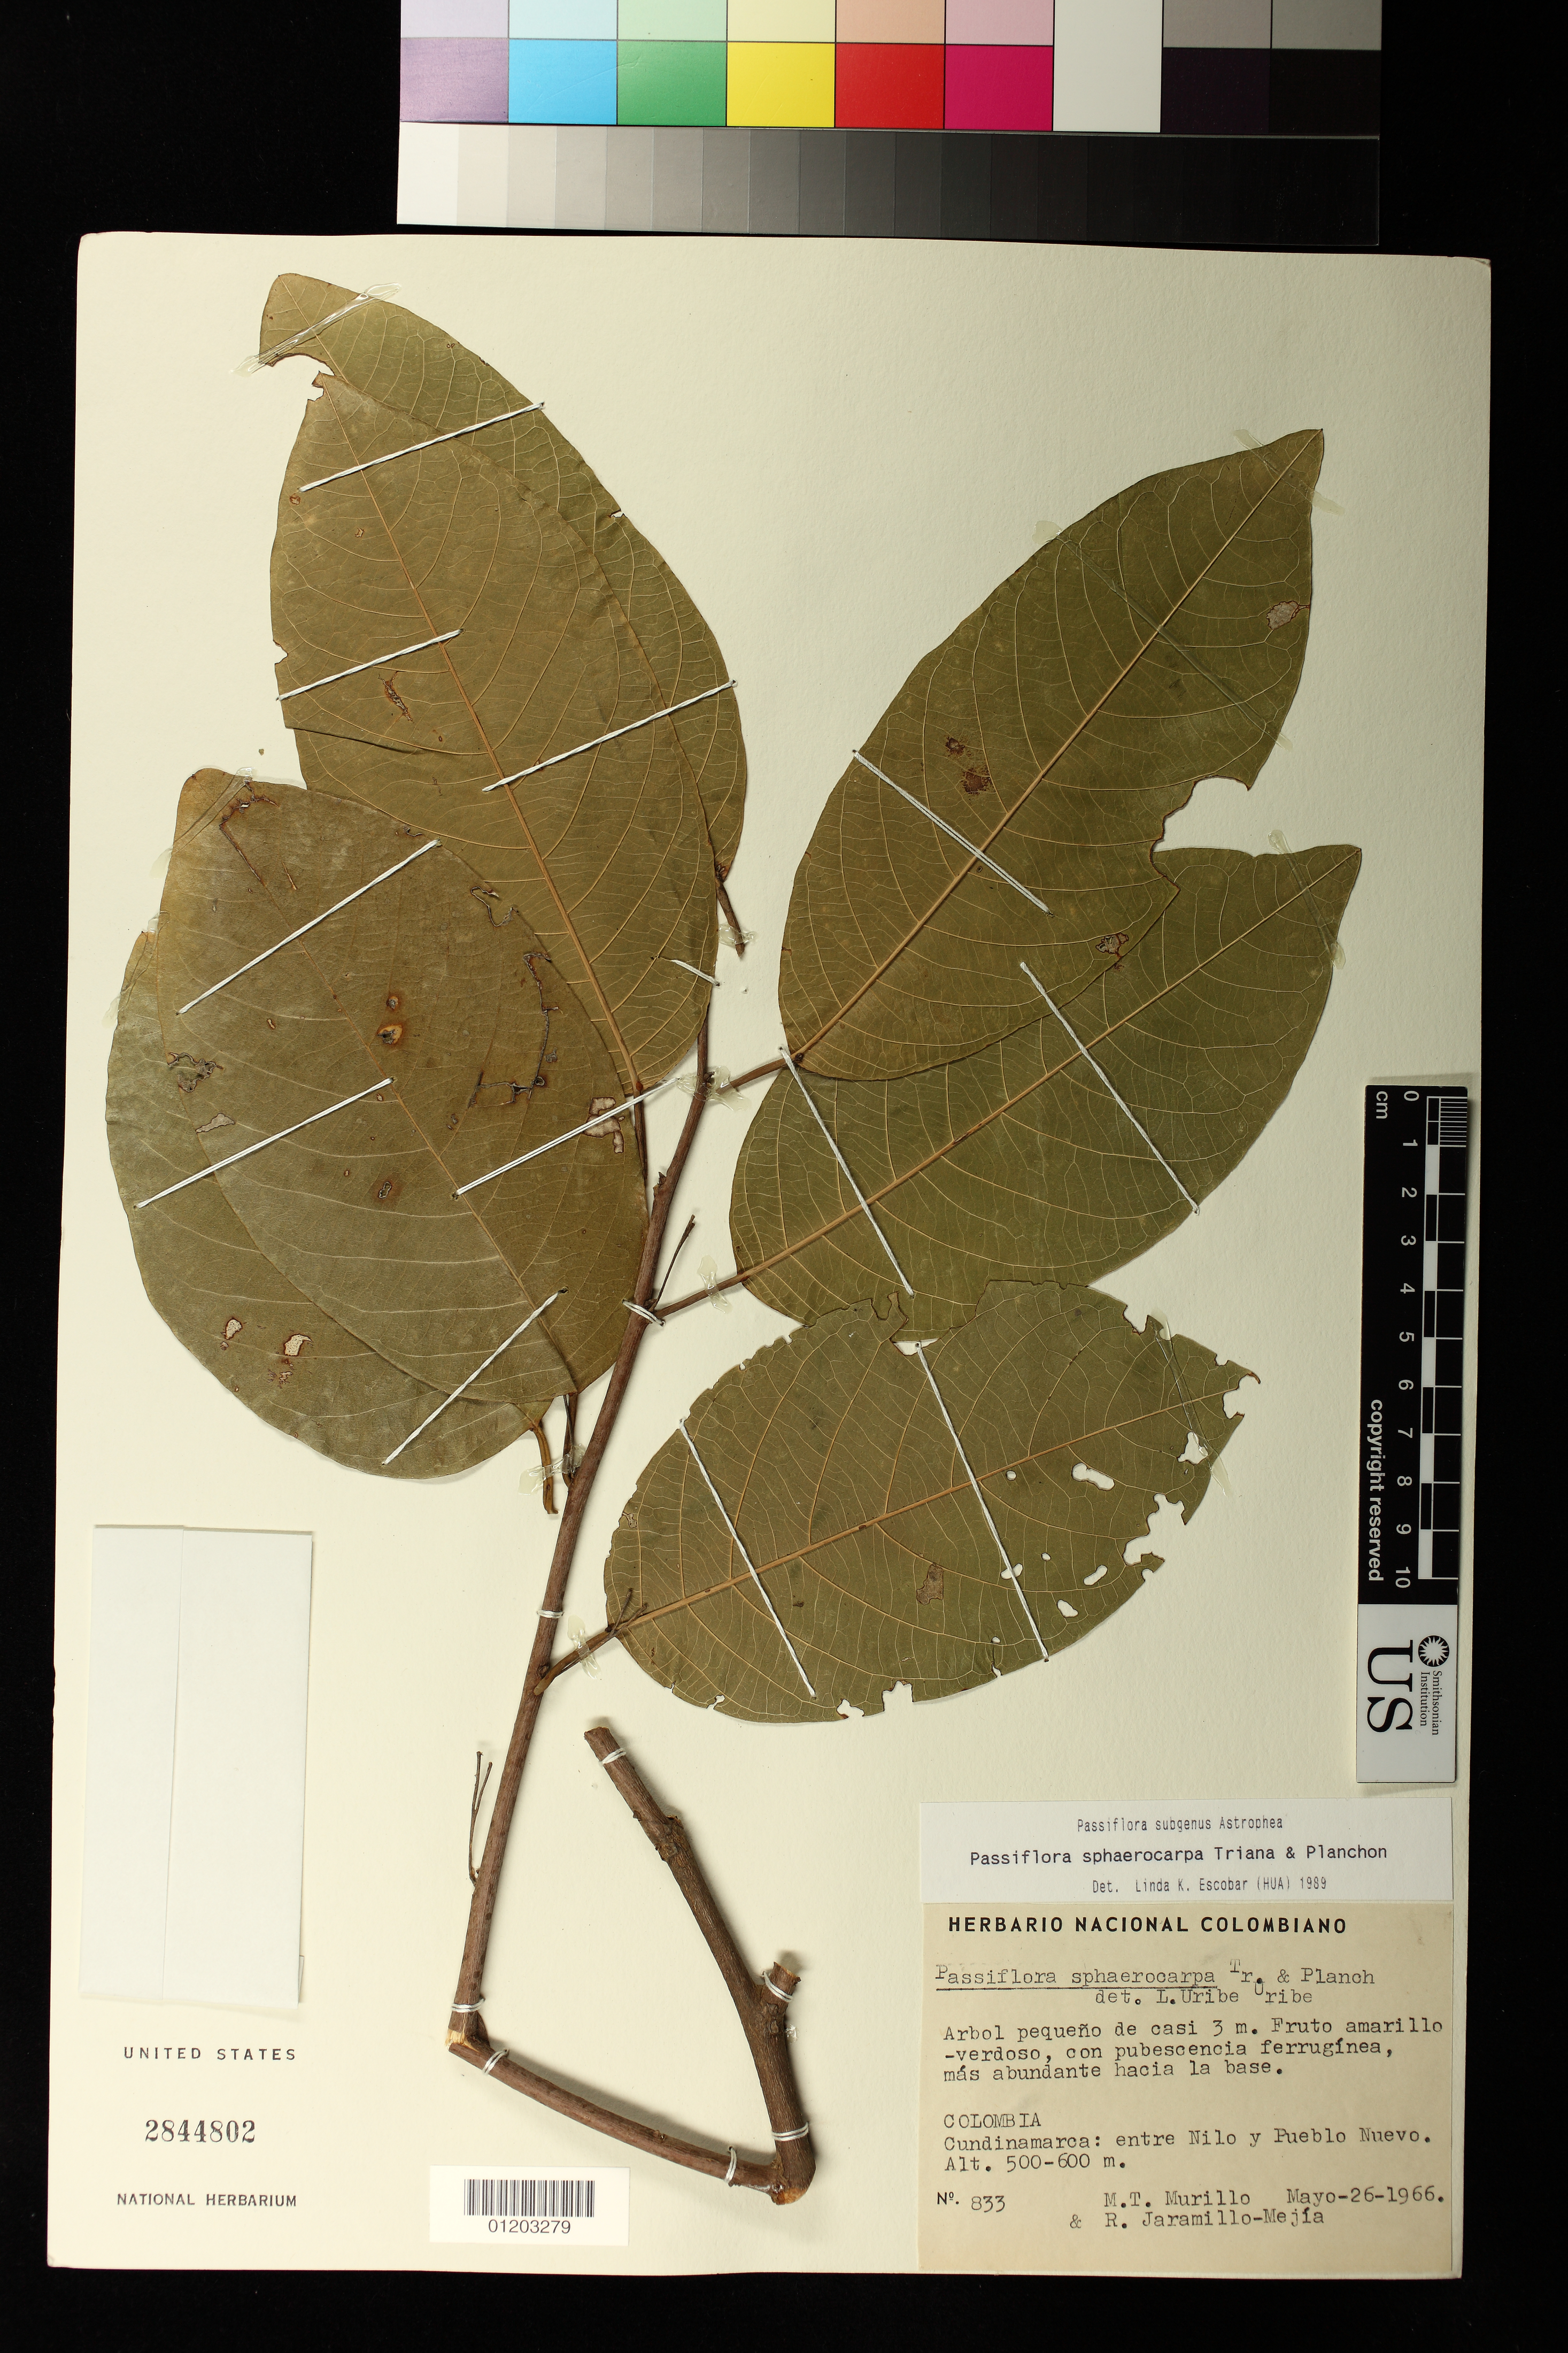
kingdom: Plantae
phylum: Tracheophyta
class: Magnoliopsida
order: Malpighiales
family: Passifloraceae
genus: Passiflora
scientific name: Passiflora sphaerocarpa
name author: Triana & Planch.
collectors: M. Murillo & R. Jaramillo M.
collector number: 833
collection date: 1966-05-26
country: Colombia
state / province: Cundinamarca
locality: entre Nilo y Pueblo Nuevo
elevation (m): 500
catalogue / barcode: US 2844802